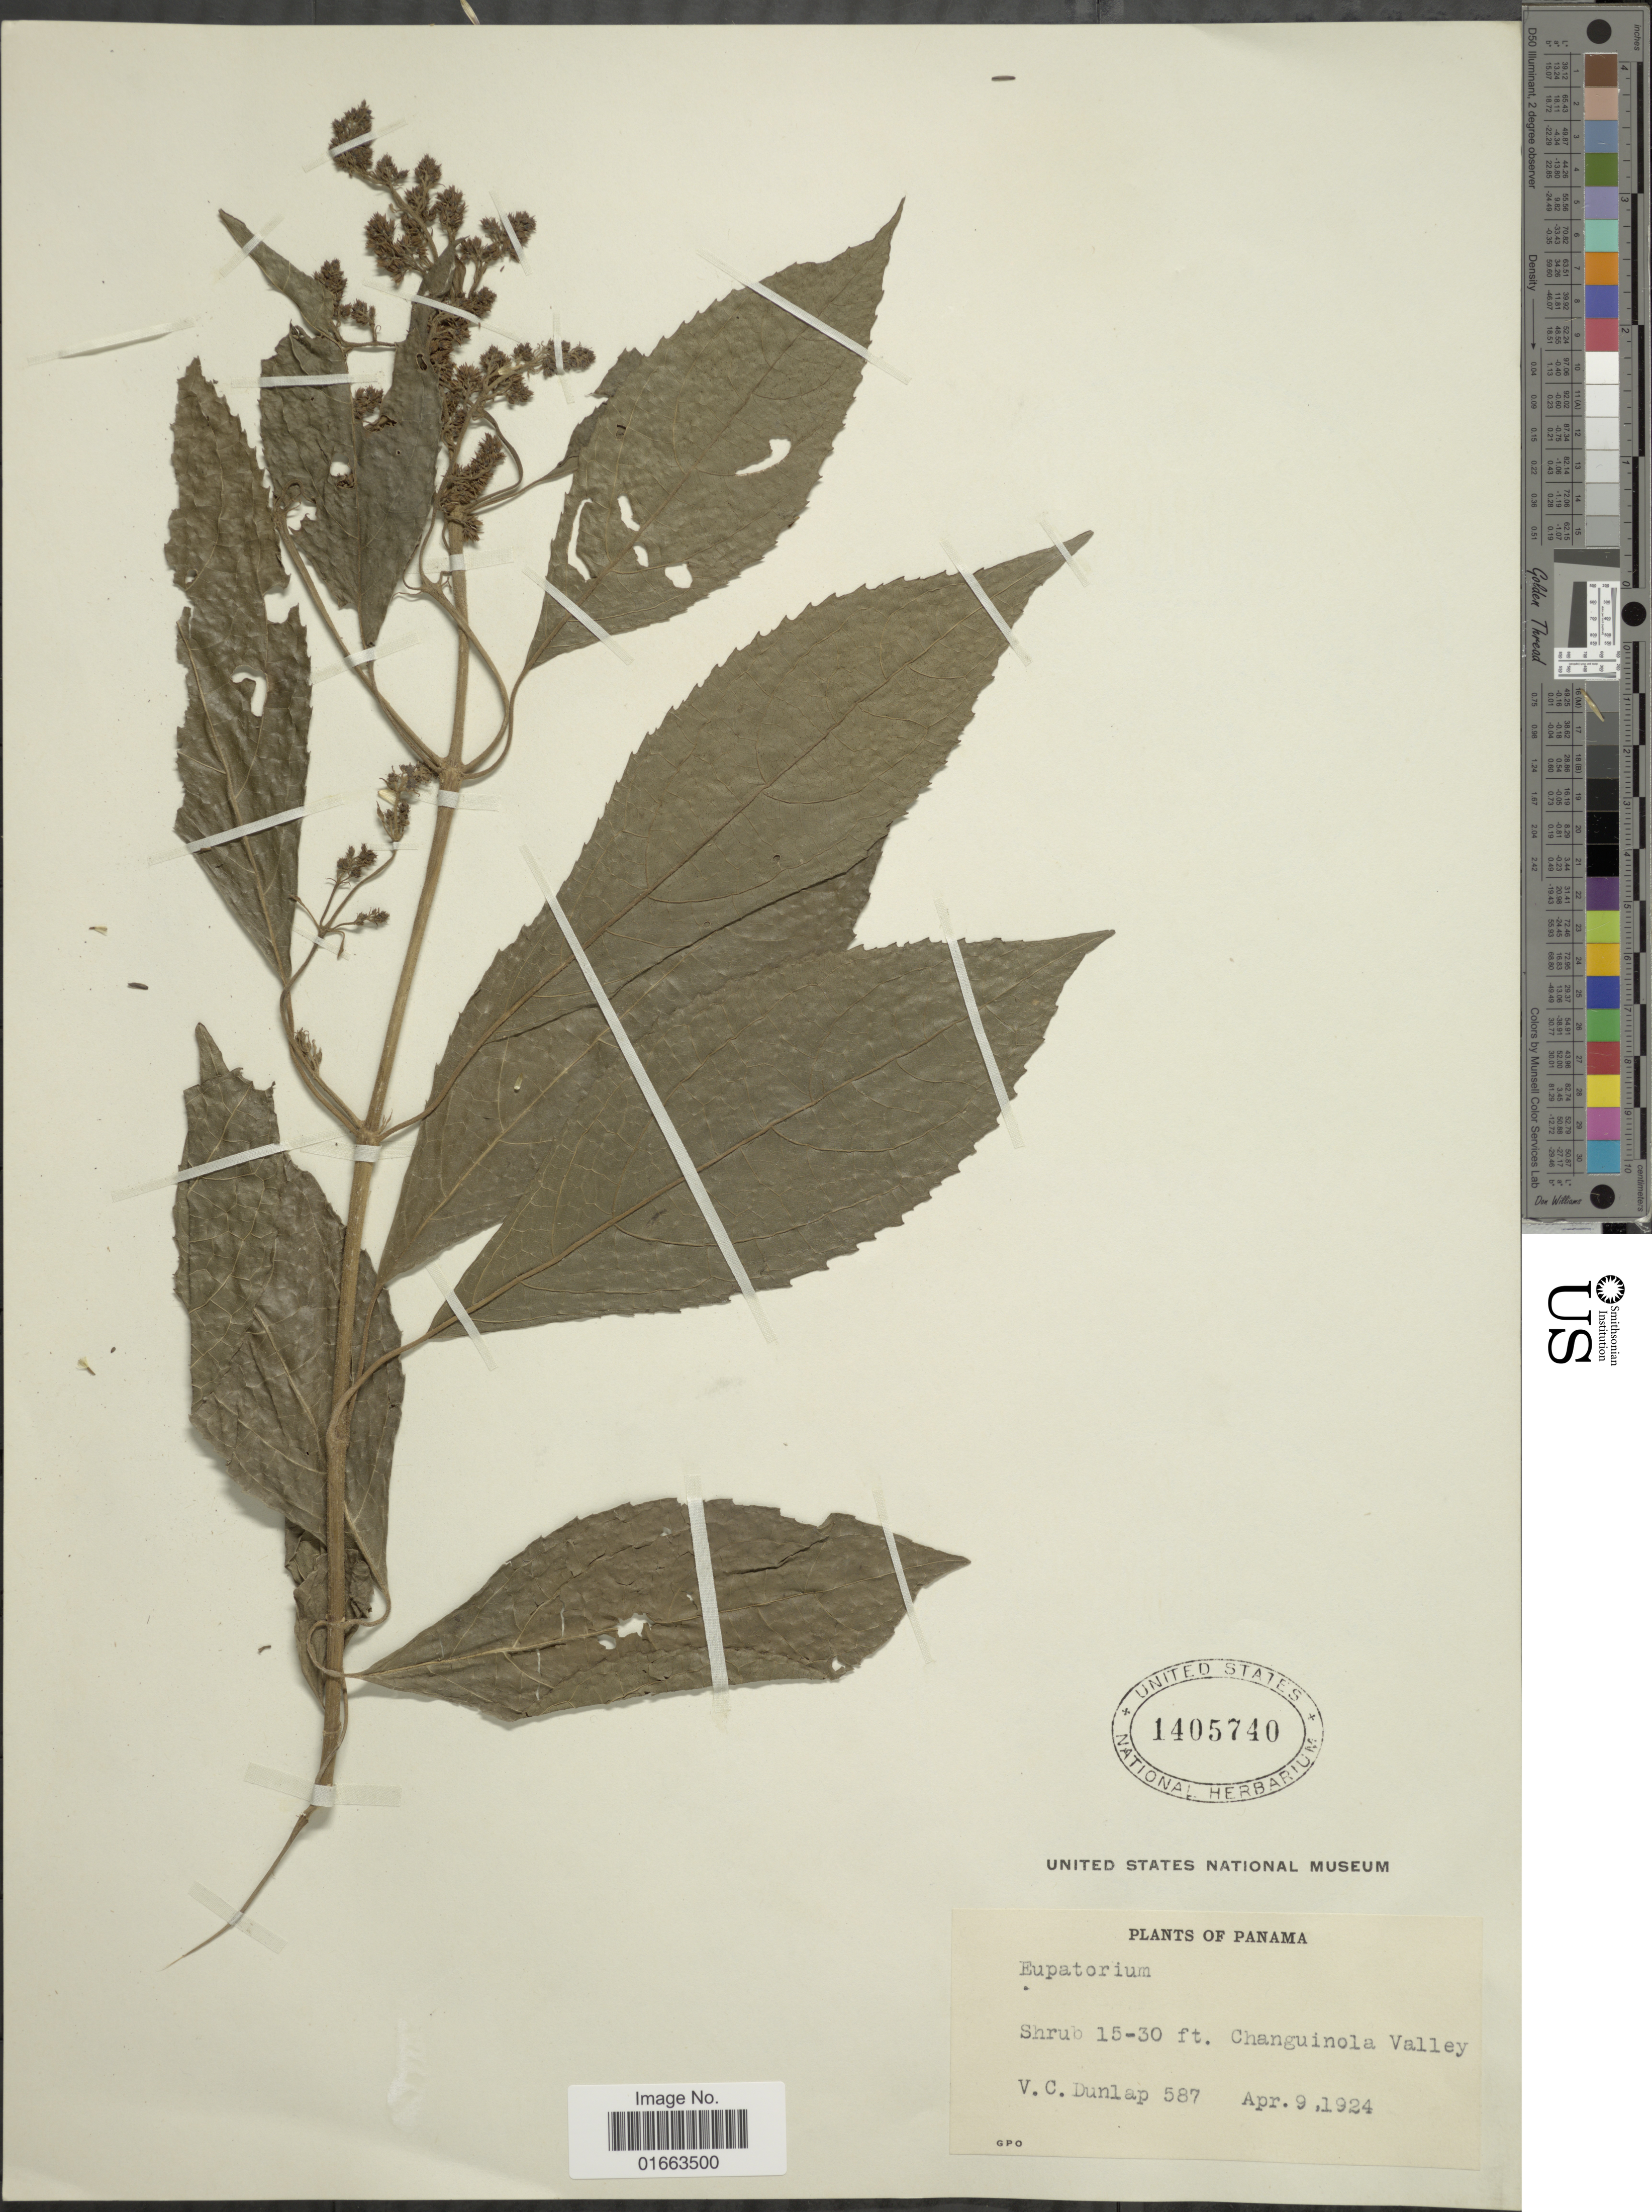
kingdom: Plantae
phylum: Tracheophyta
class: Magnoliopsida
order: Asterales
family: Asteraceae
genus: Koanophyllon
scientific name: Koanophyllon panamensis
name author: R.M. King & H. Rob.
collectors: V. C. Dunlap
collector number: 587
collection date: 1924-04-09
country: Panama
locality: Changuinola Valley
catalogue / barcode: US 1405740